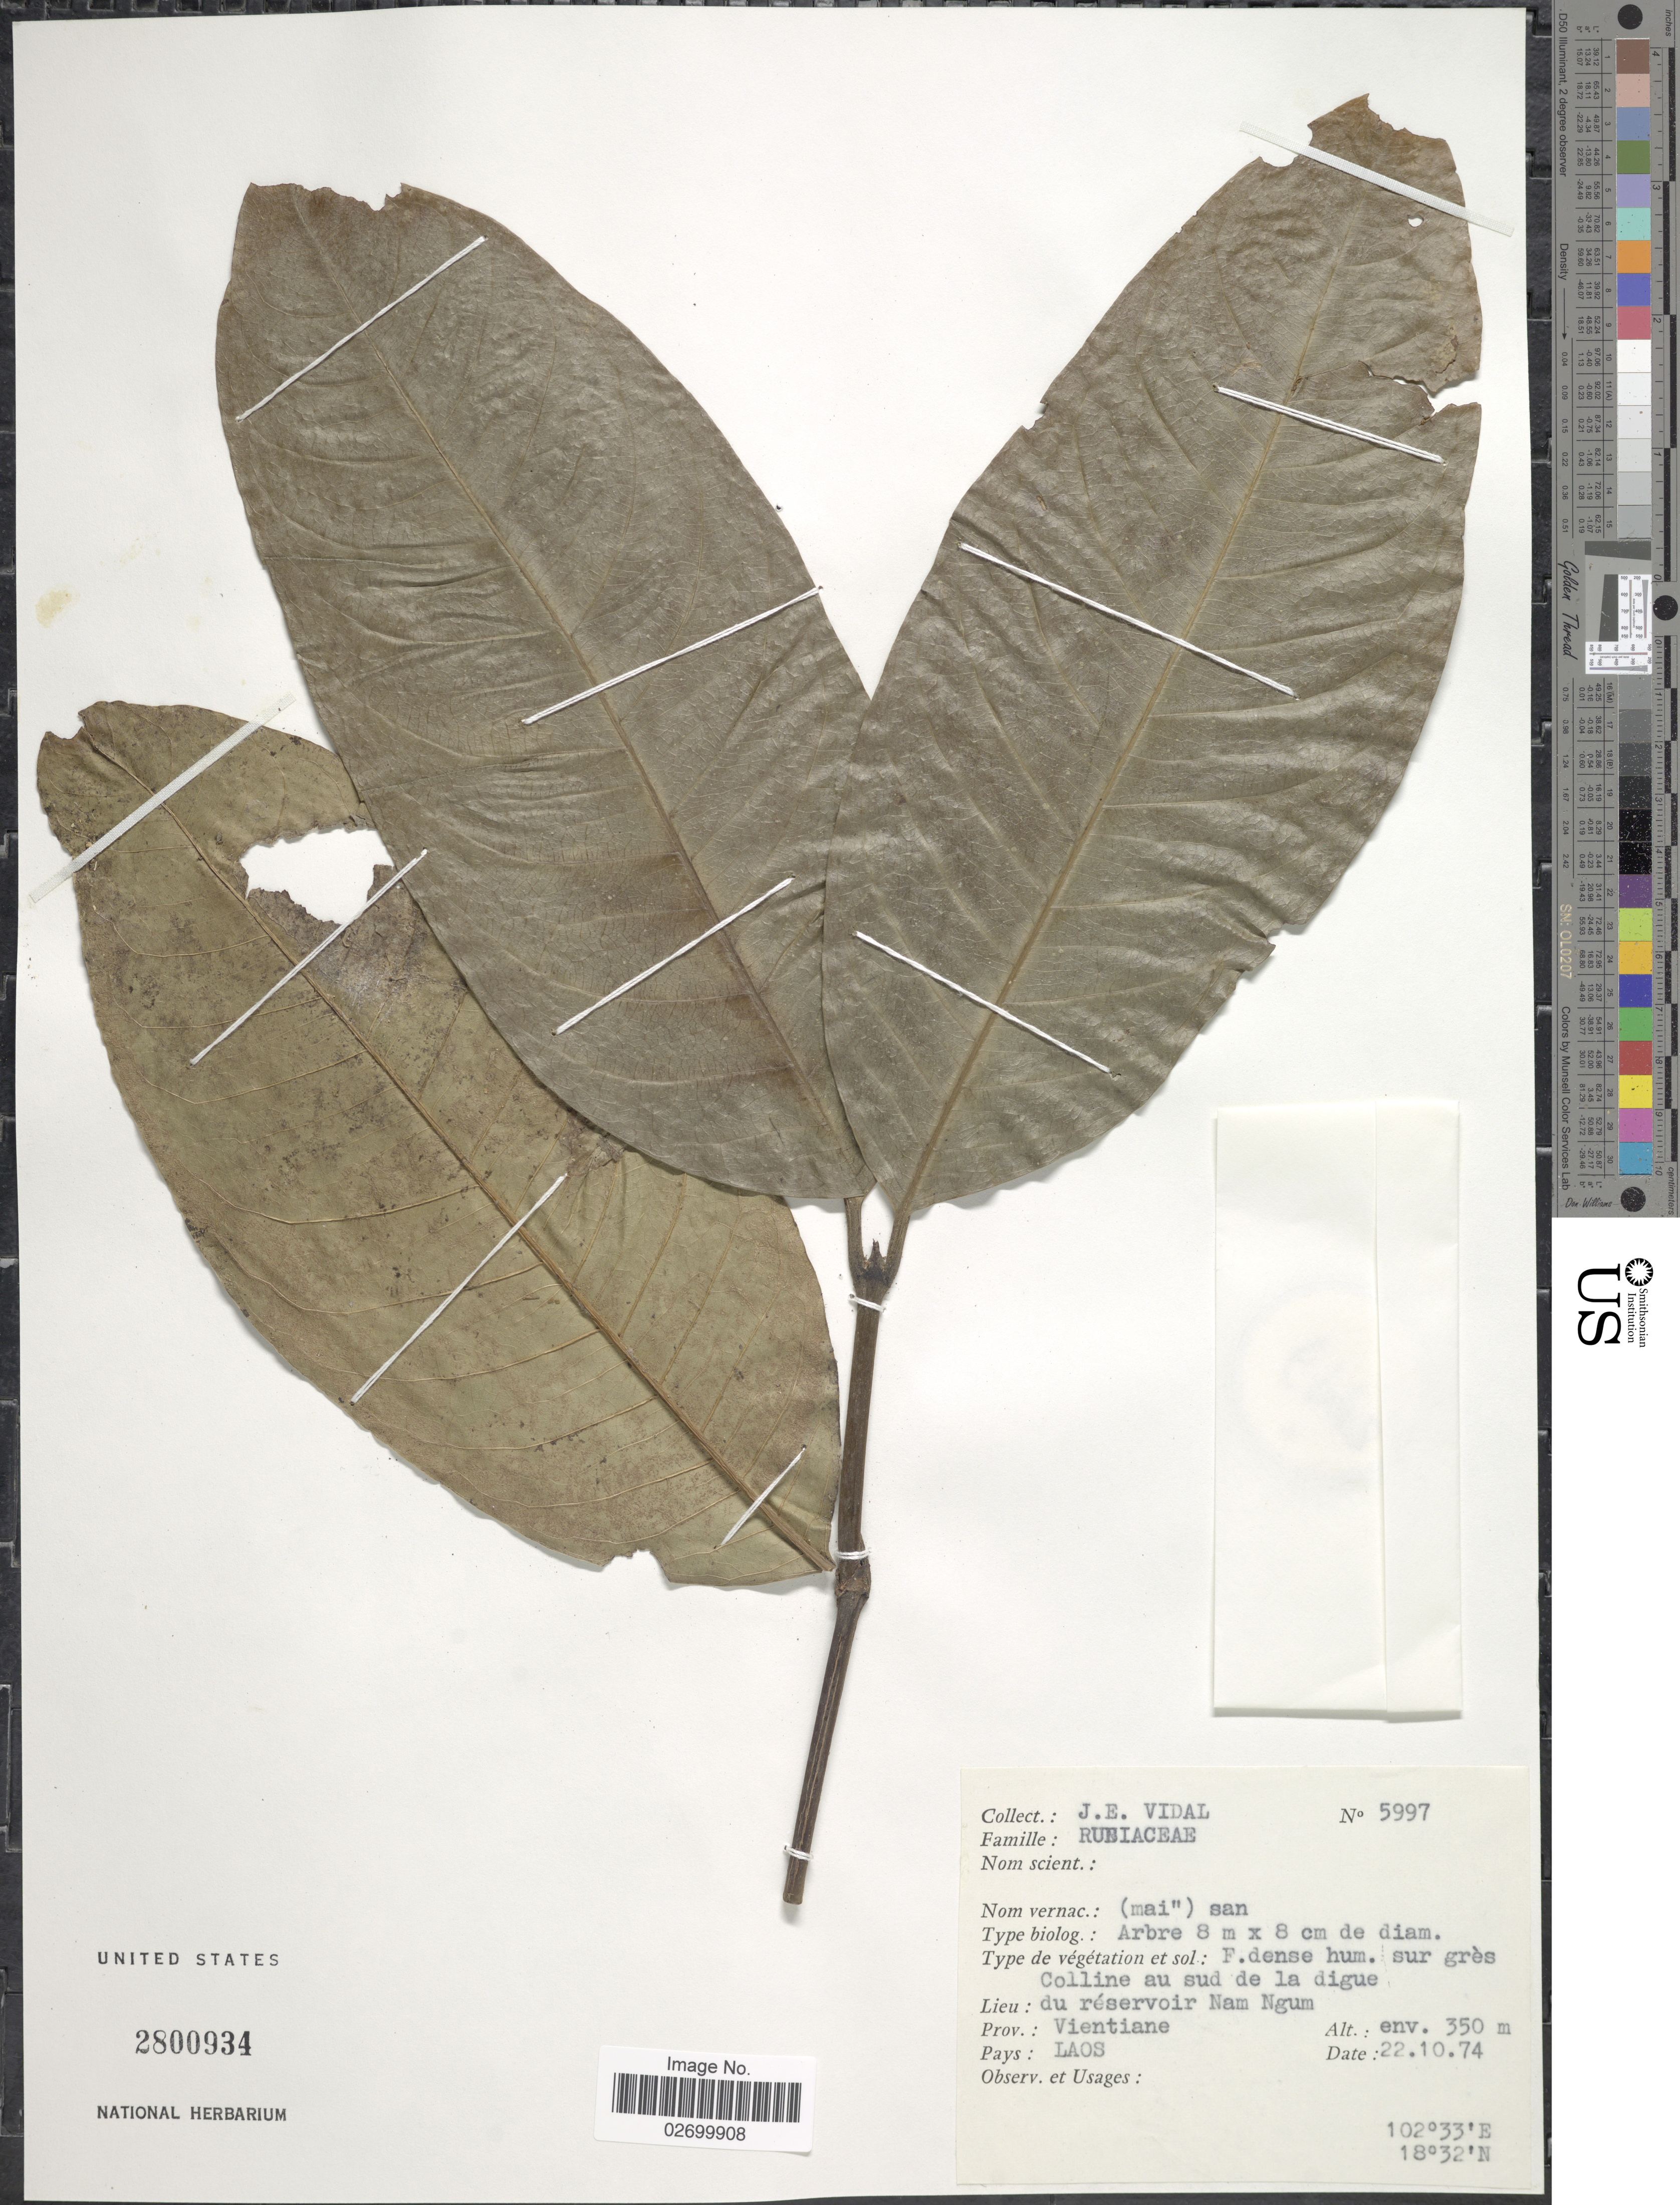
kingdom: Plantae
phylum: Tracheophyta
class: Magnoliopsida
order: Gentianales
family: Rubiaceae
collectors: J. E. Vidal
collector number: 5997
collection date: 1974-10-22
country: Laos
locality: Colline au sud de la digue du reservoir Nam Ngum Prov, Ventiane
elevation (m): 350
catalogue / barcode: US 2800934